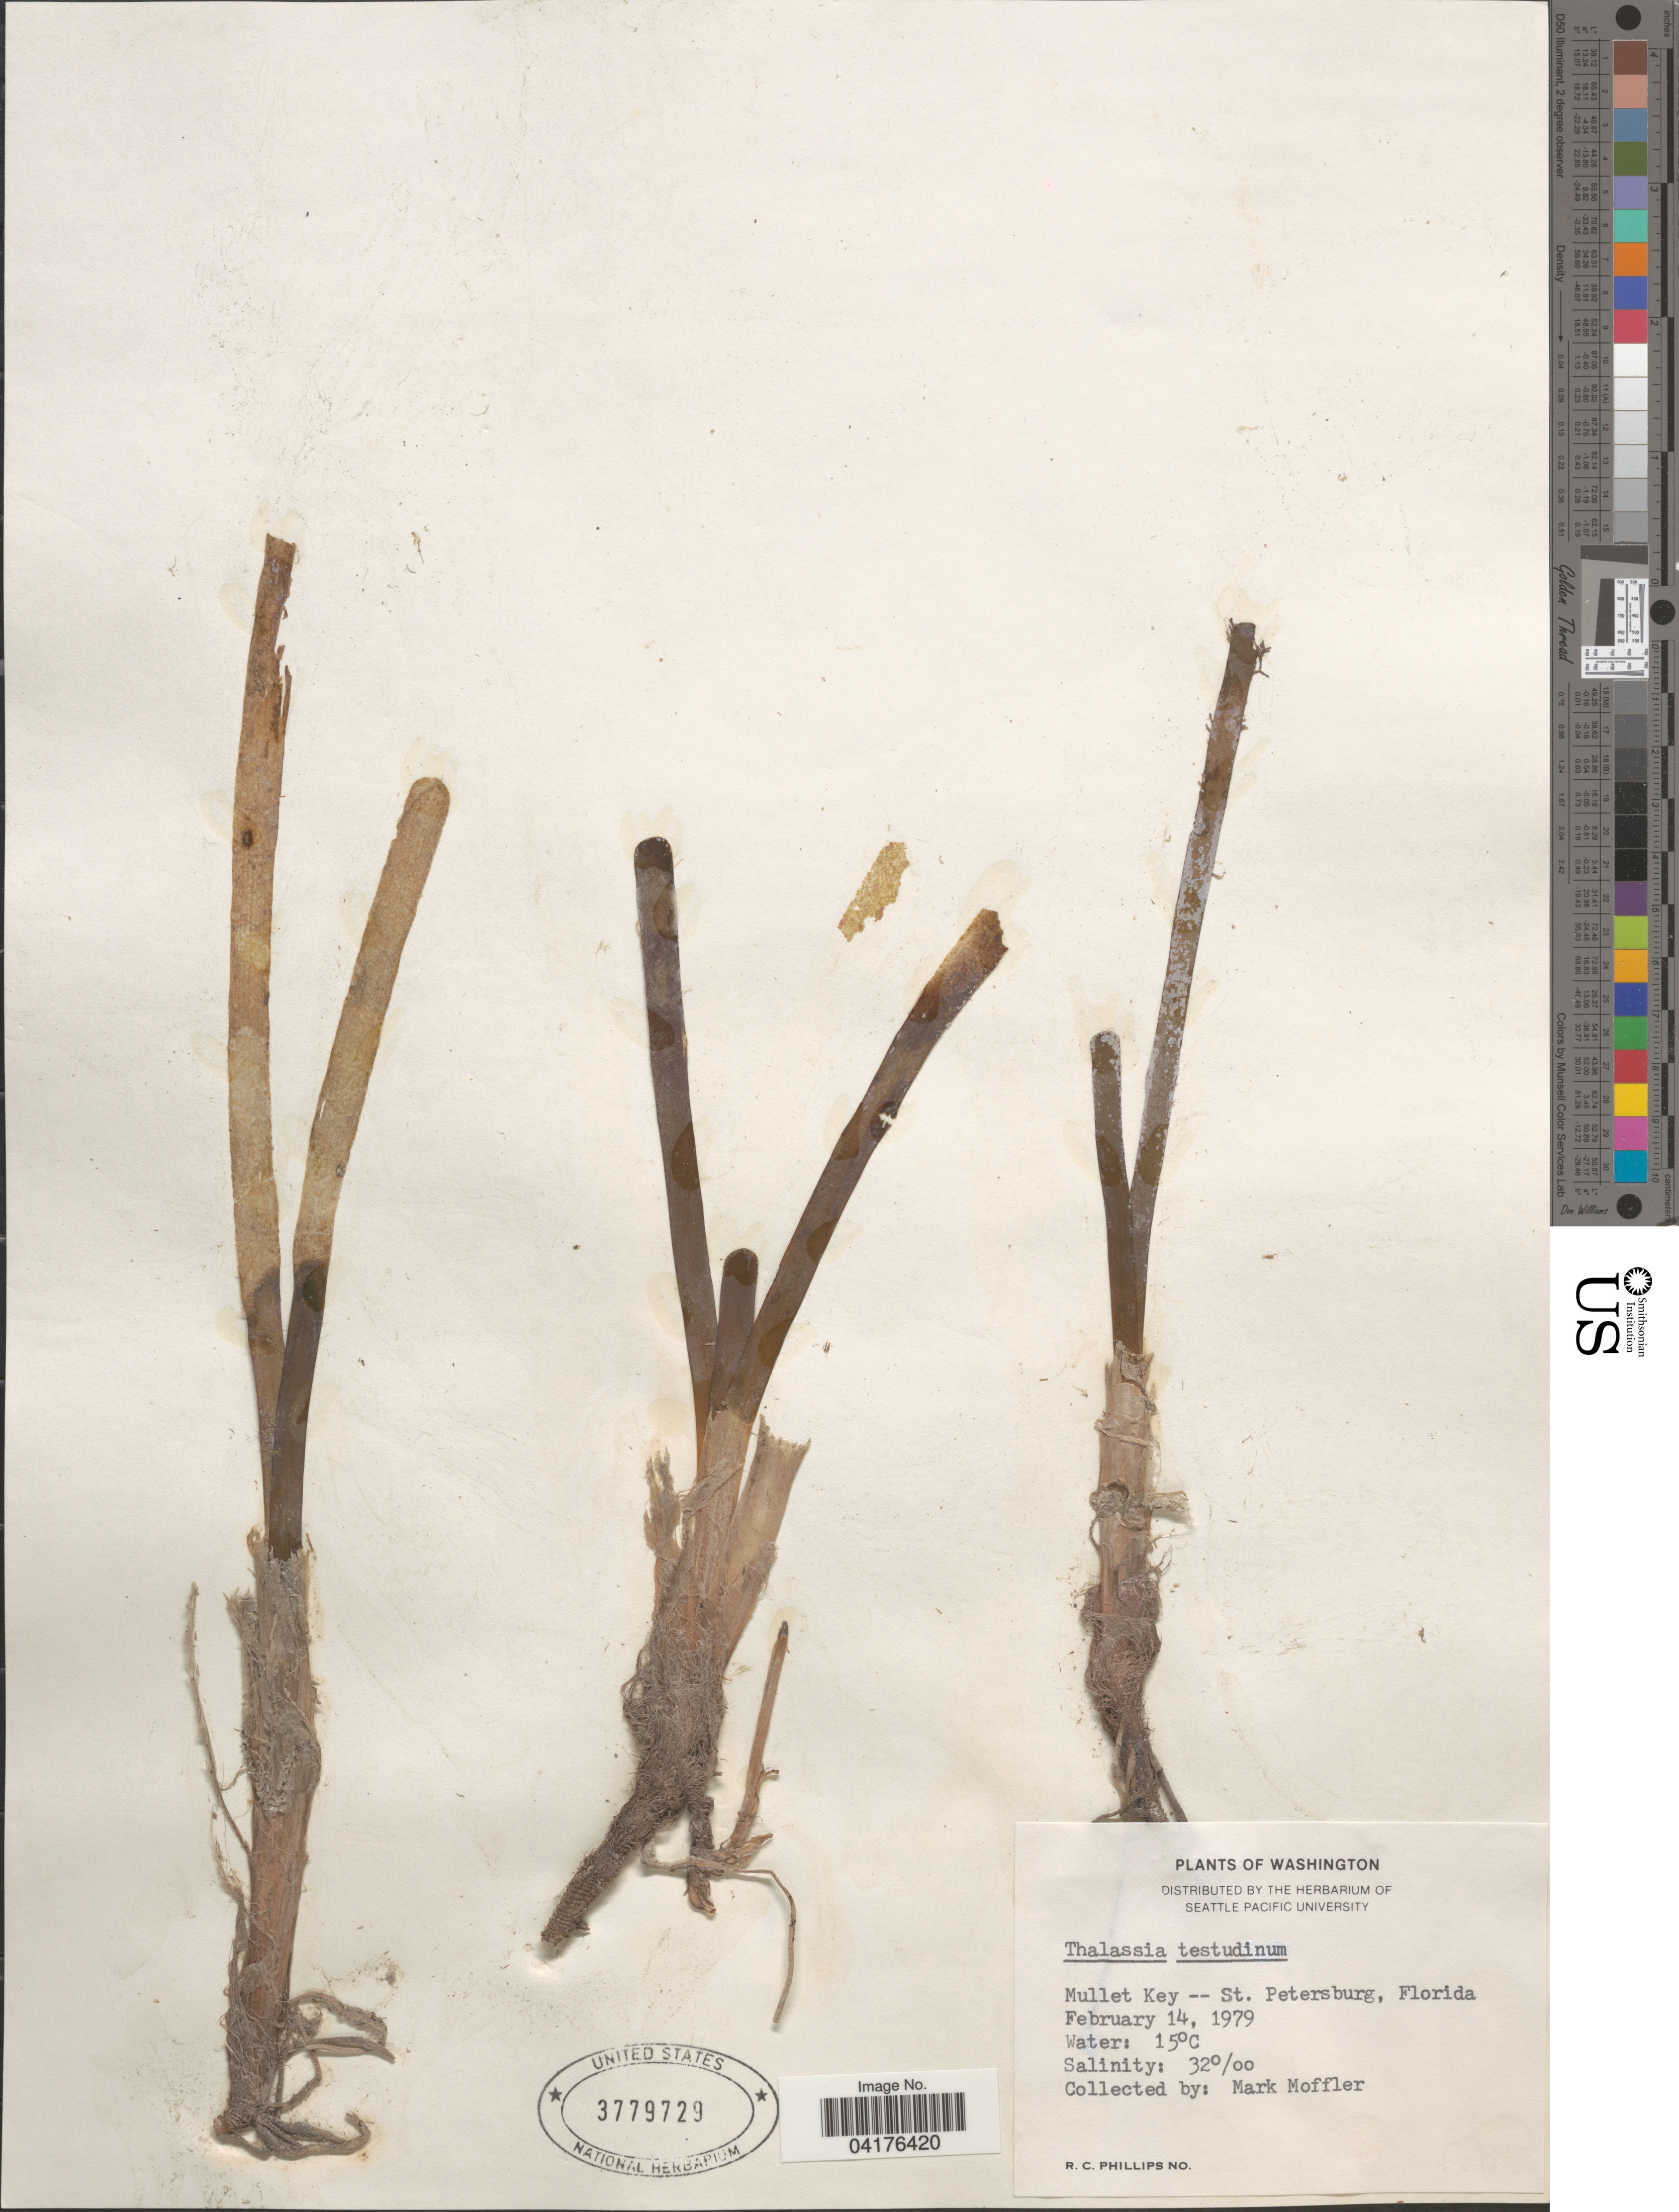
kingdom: Plantae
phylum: Tracheophyta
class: Liliopsida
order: Alismatales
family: Hydrocharitaceae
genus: Thalassia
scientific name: Thalassia testudinum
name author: Banks & Sol. ex K.D. Koenig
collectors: M. Moffler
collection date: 1979-02-14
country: United States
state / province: Florida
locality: Mullet Key -- St. Petersburg.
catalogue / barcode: US 3779729